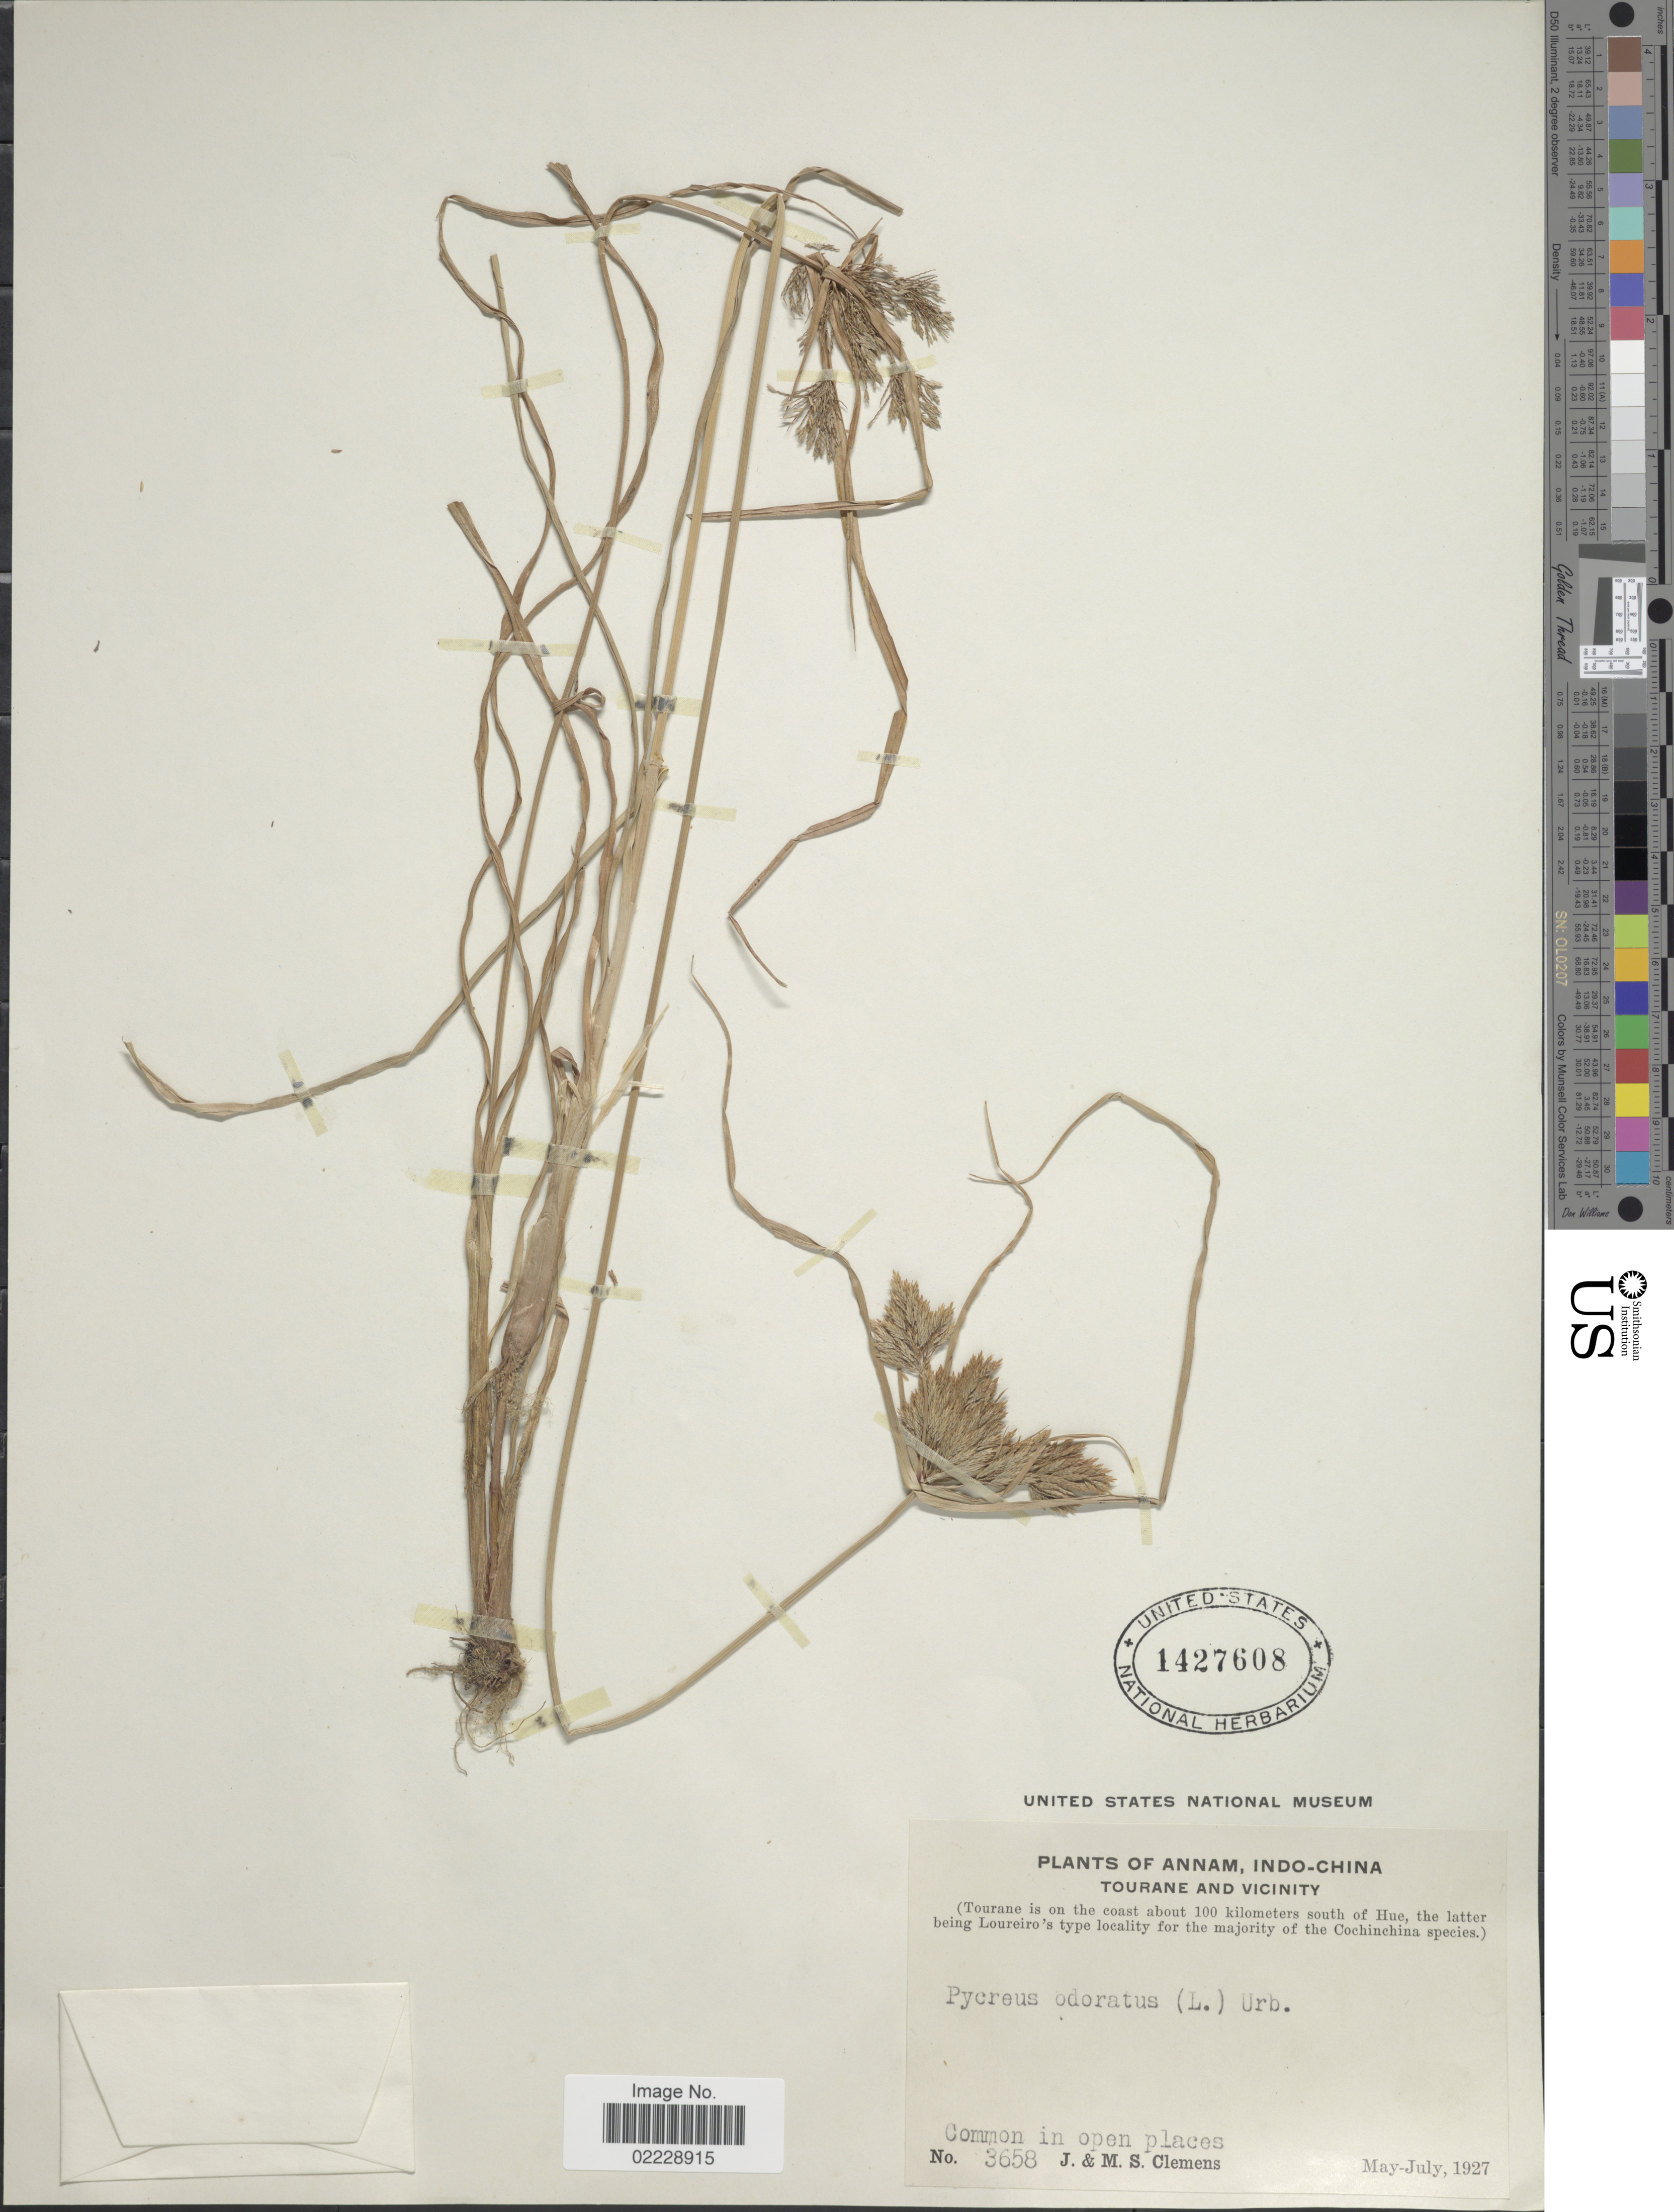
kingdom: Plantae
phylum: Tracheophyta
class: Liliopsida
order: Poales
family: Cyperaceae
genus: Cyperus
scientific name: Cyperus polystachyos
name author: Rottb.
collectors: J. Clemens & M. S. Clemens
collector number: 3658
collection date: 1927-05/1927-07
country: Vietnam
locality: Annam, Indo-China. Tourane and Vicinity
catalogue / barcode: US 1427608